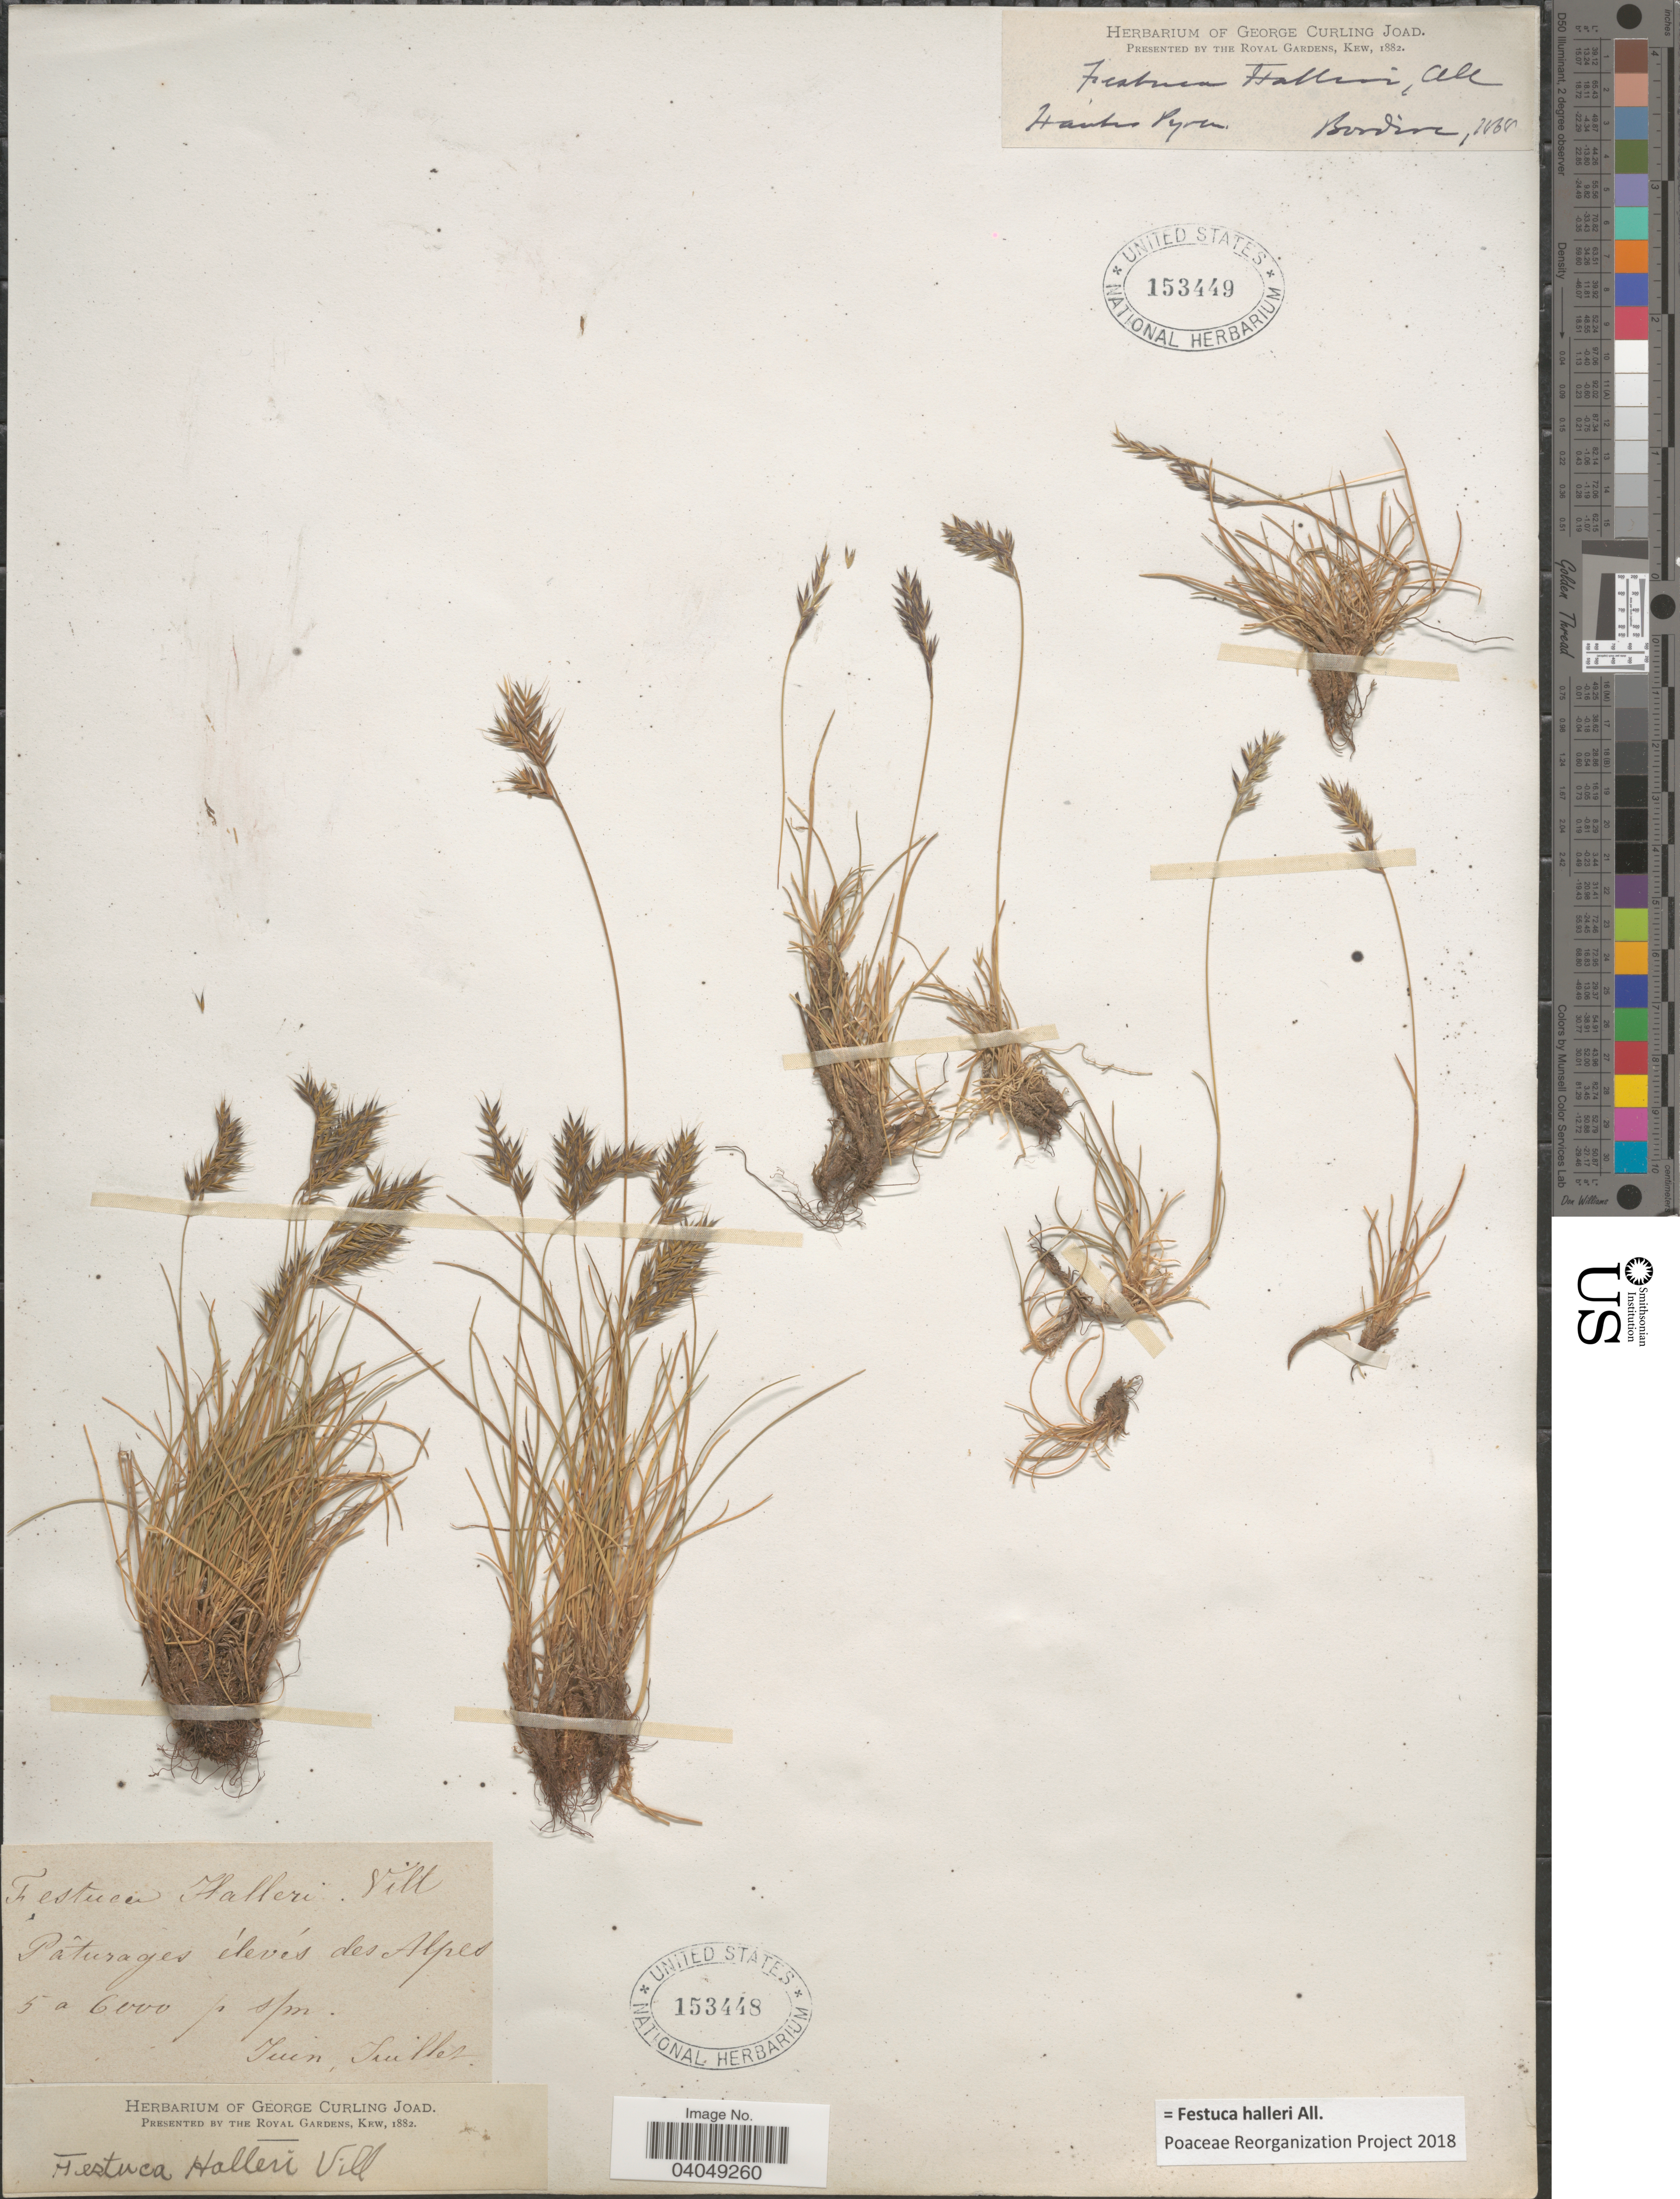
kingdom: Plantae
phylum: Tracheophyta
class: Liliopsida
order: Poales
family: Poaceae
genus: Festuca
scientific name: Festuca halleri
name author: All.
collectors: -. Bordère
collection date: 1868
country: France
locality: Hautes Pyren.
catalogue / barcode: US 153449